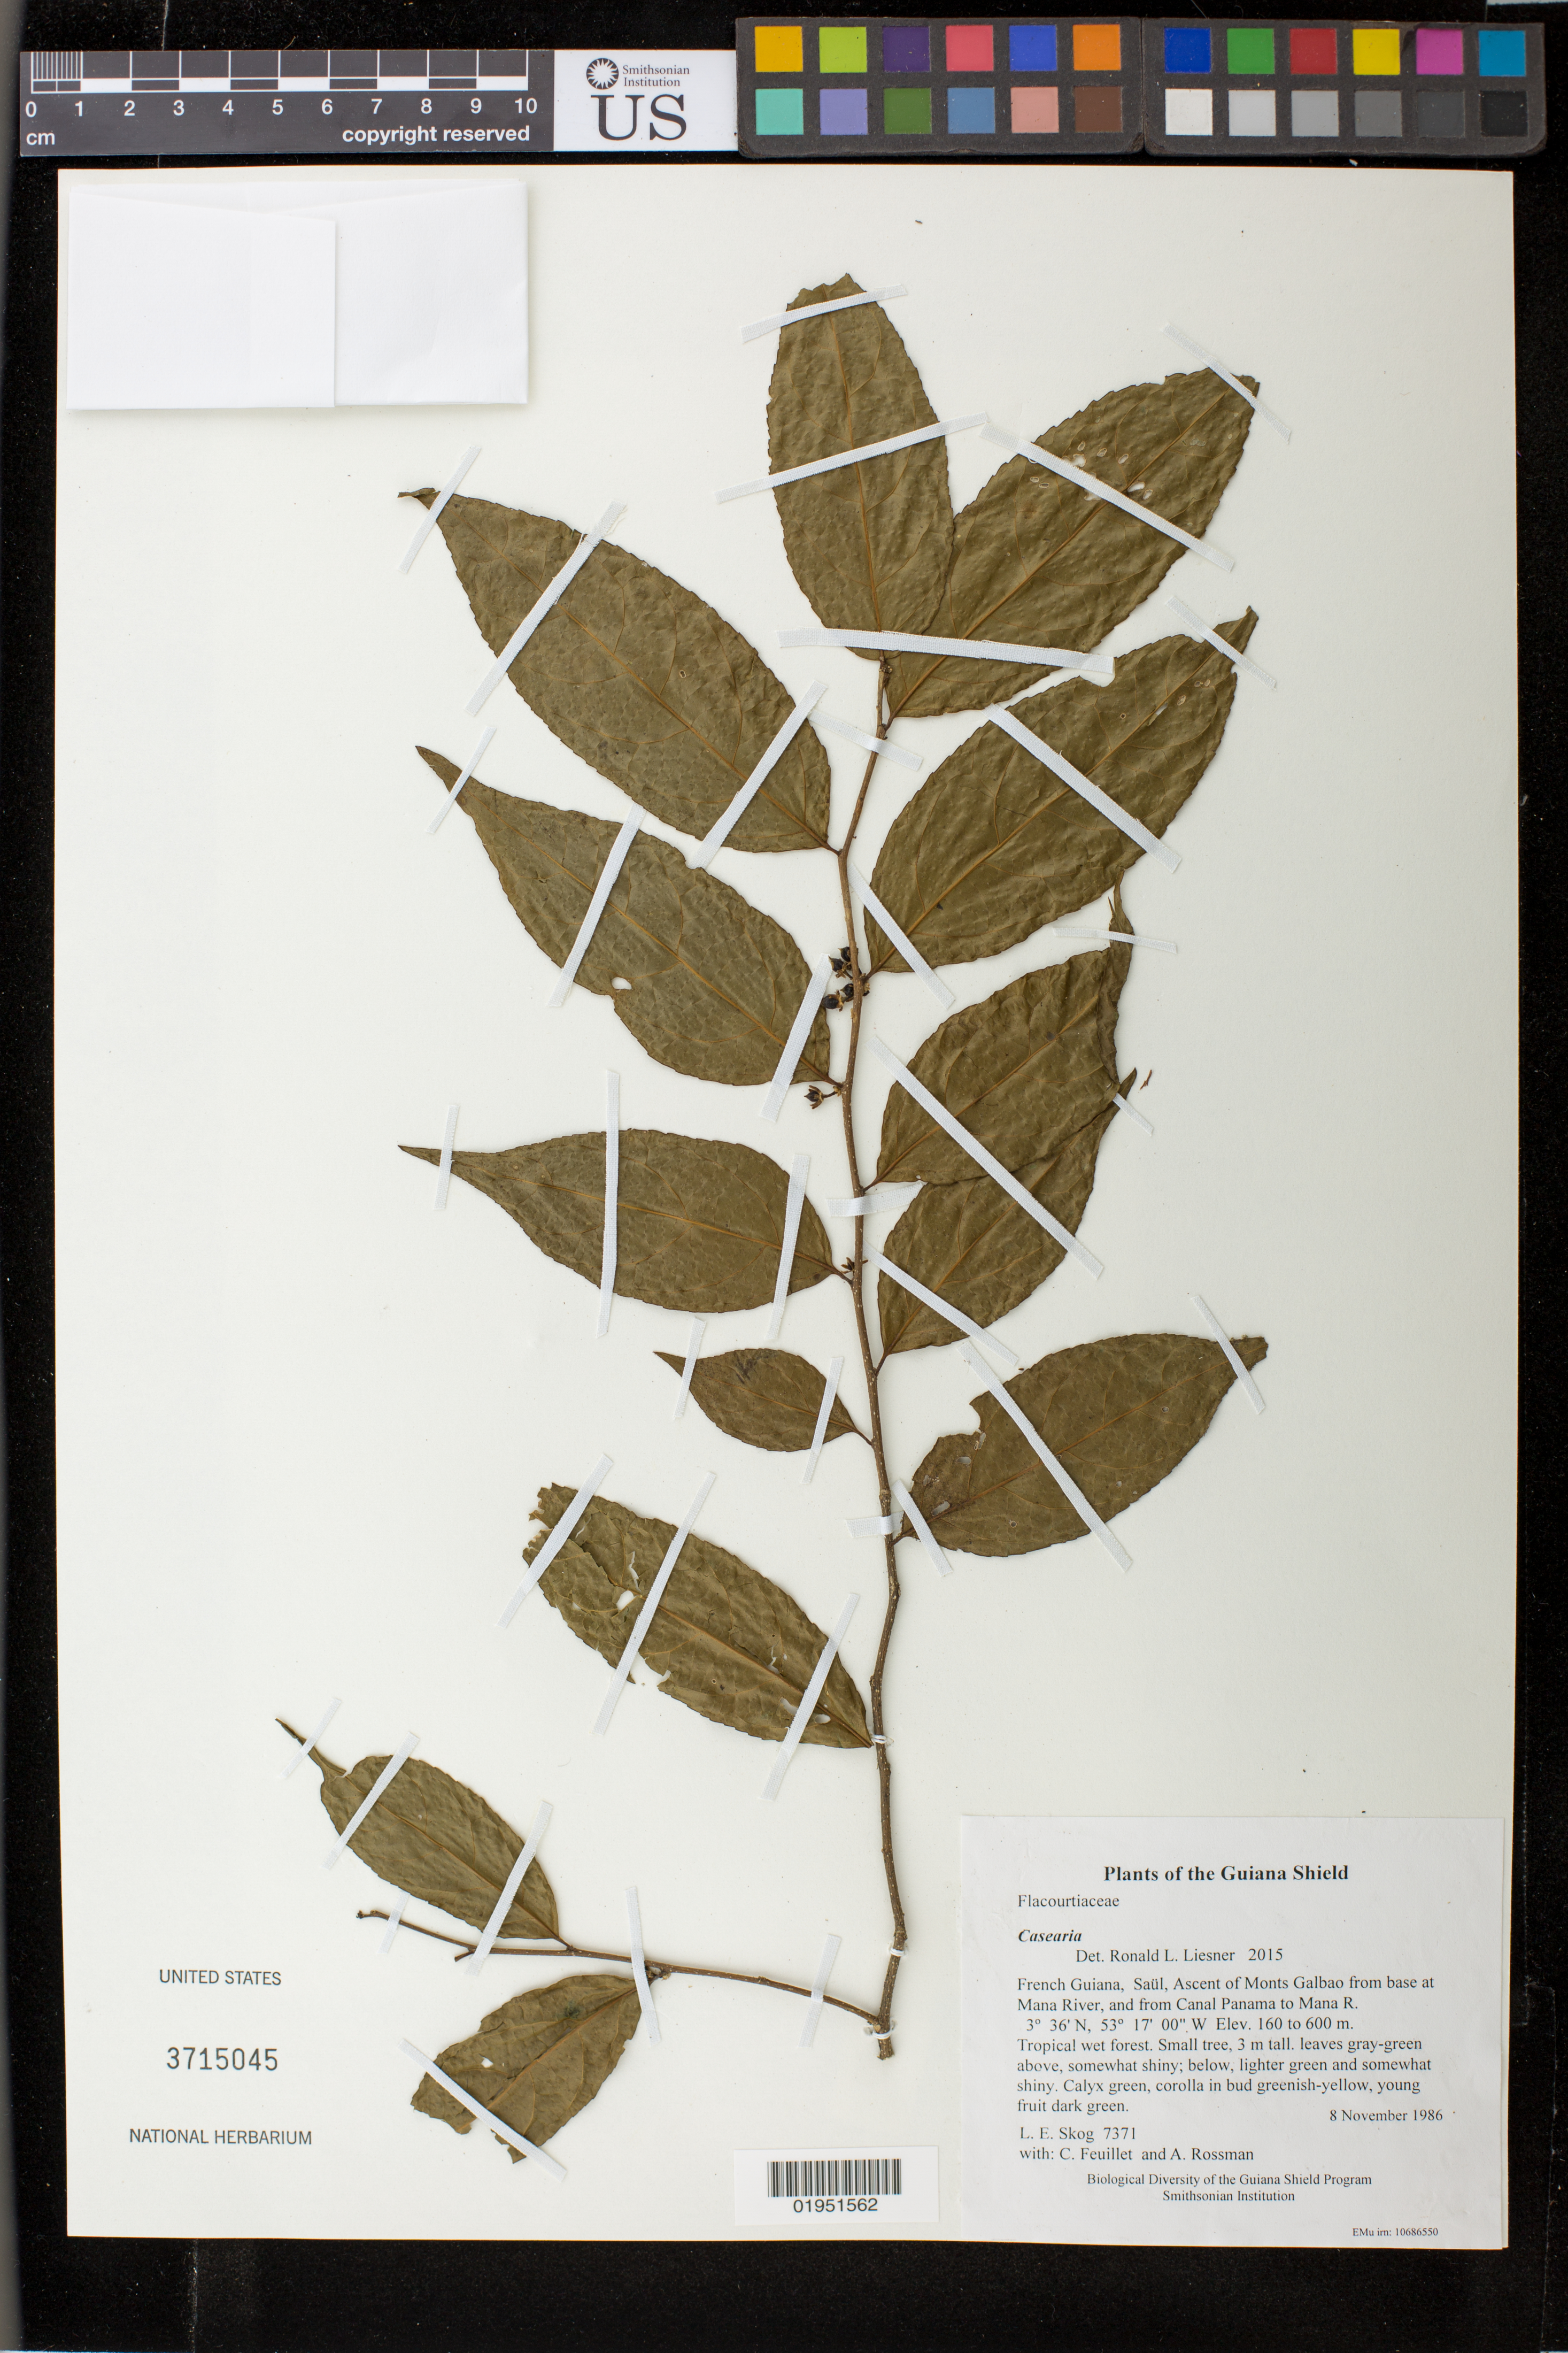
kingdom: Plantae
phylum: Tracheophyta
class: Magnoliopsida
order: Malpighiales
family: Salicaceae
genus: Casearia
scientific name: Casearia sp.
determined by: Liesner, R. L.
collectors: L. E. Skog, C. Feuillet & A. Rossman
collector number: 7371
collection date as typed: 8 November 1986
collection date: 1986-11-08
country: French Guiana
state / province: Saint-Laurent-du-Maroni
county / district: Saül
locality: Ascent of Monts Galbao from base at Mana River, and from Canal Panama to Mana R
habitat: Tropical wet forest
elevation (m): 160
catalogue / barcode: US 3715045